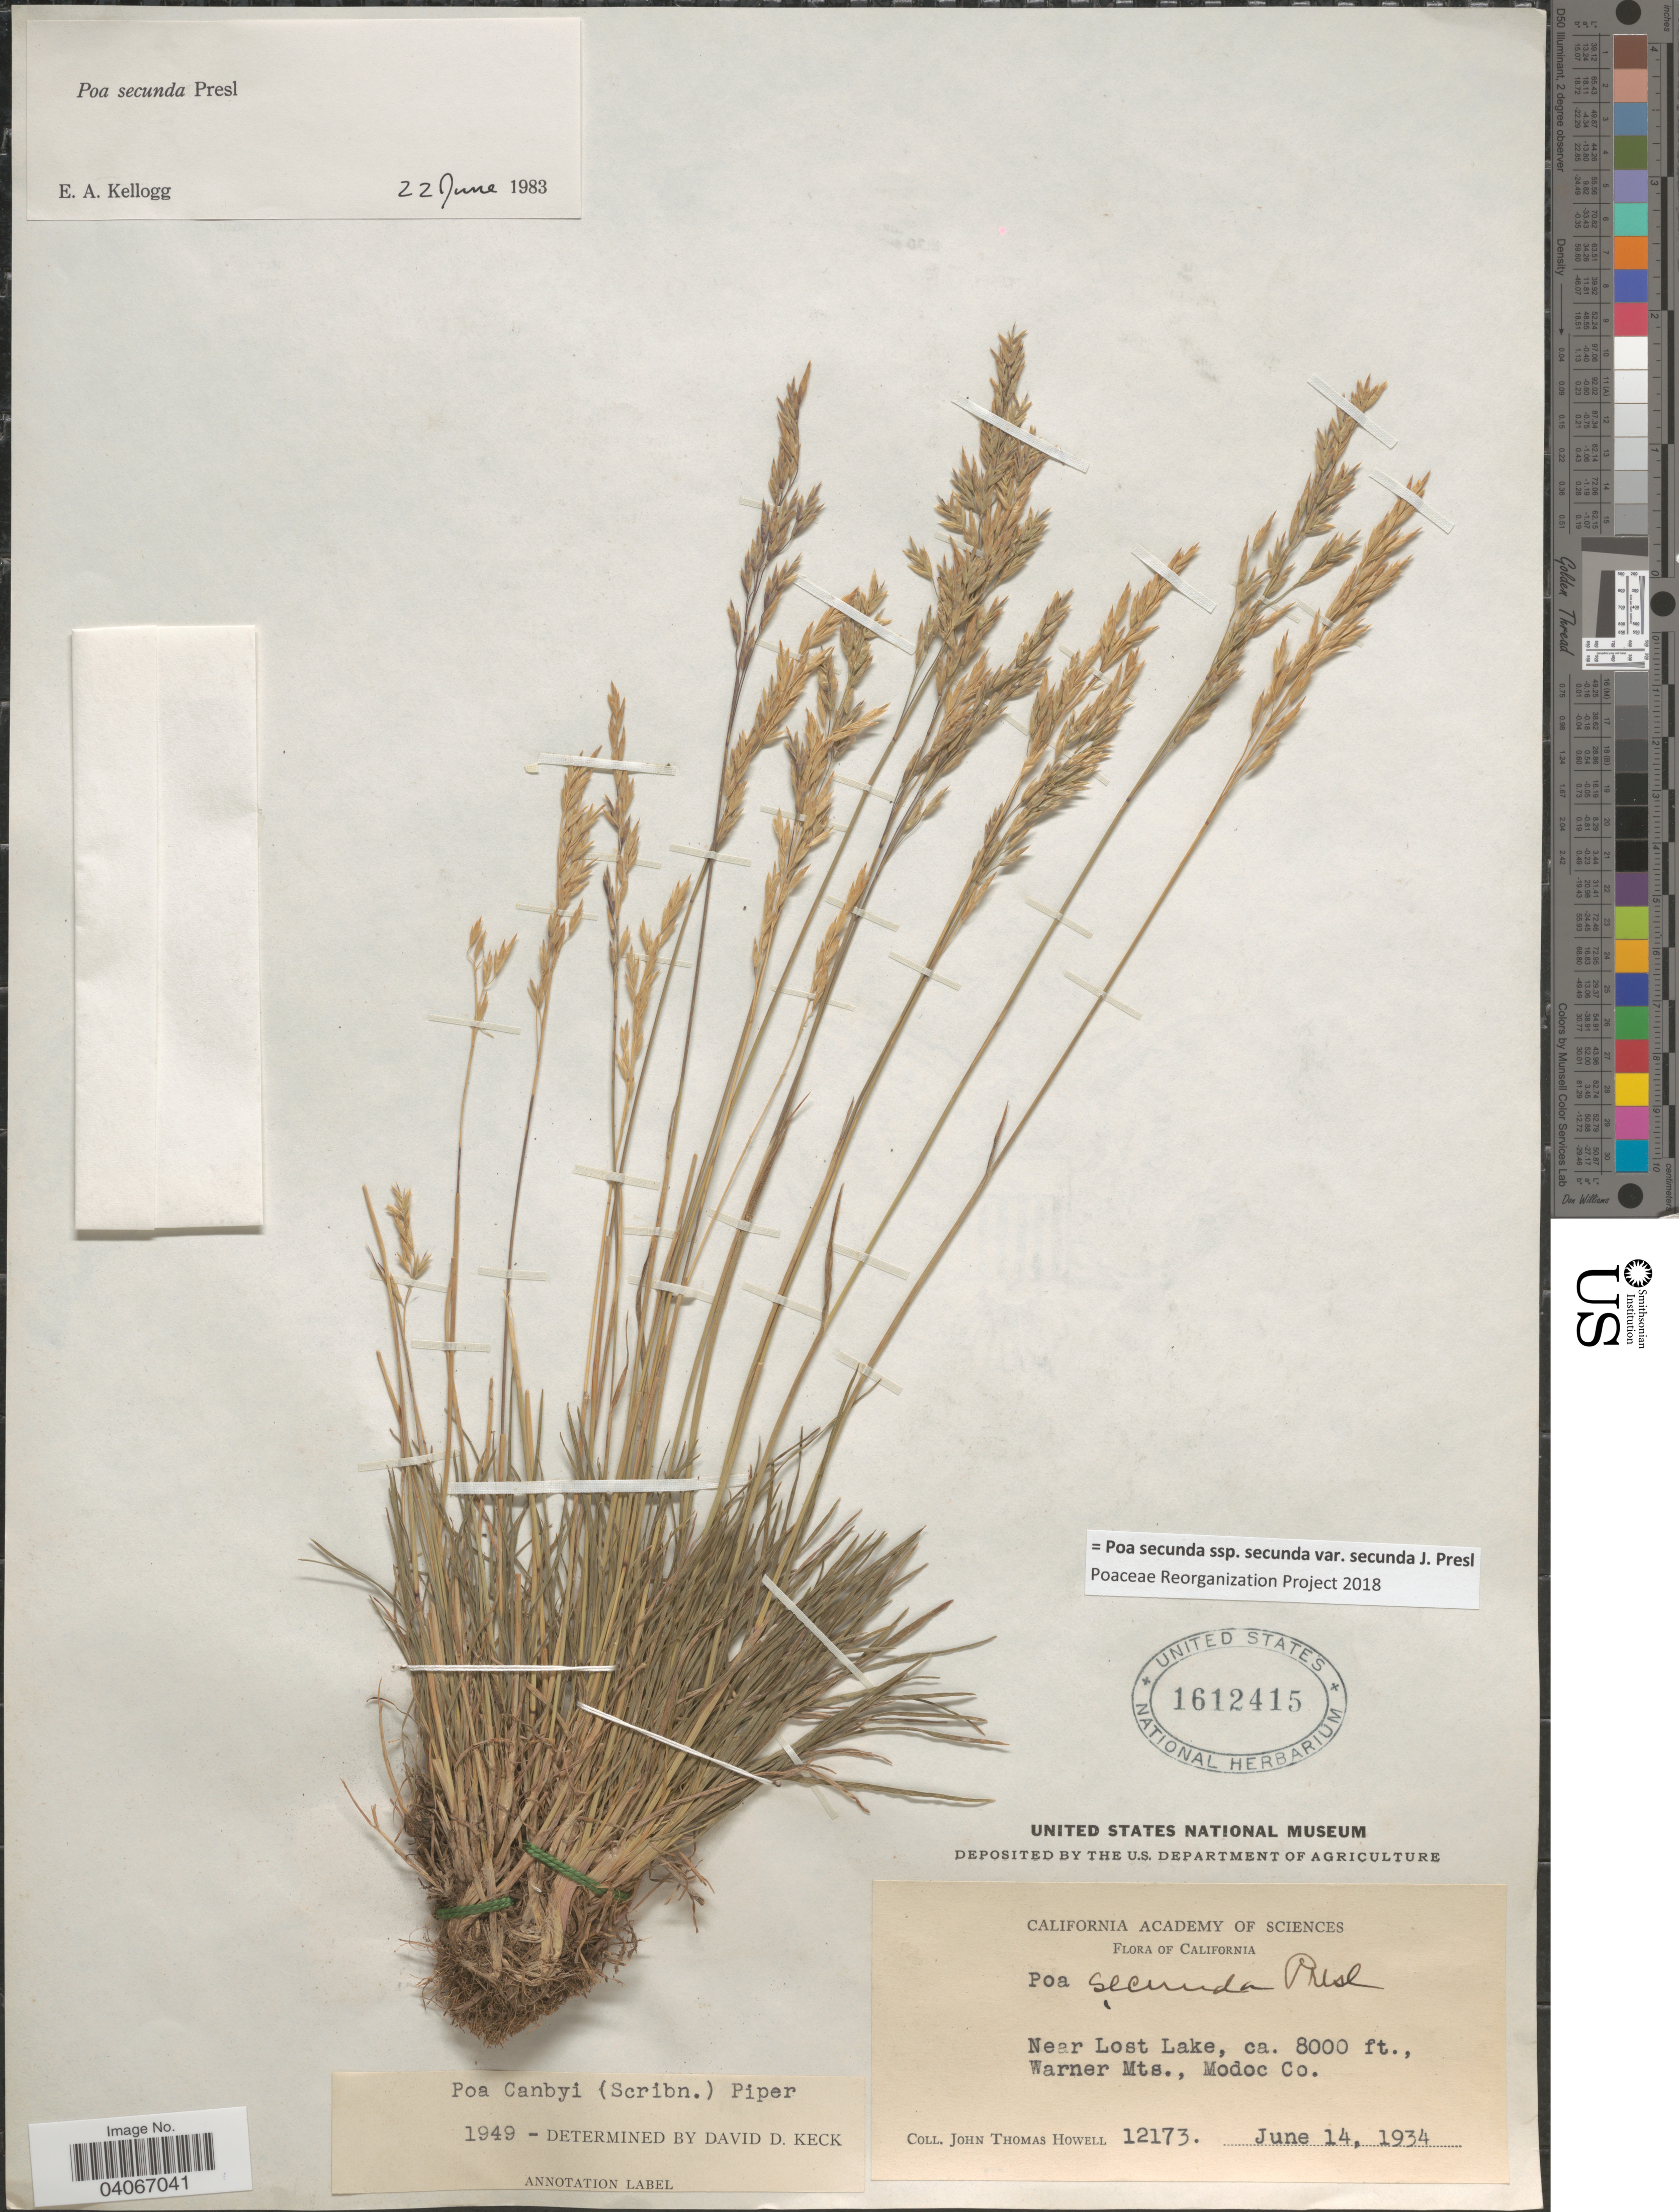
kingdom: Plantae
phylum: Tracheophyta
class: Liliopsida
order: Poales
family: Poaceae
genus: Poa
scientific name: Poa secunda subsp. secunda var. secunda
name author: J. Presl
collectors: J. T. Howell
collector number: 12173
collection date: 1934-06-14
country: United States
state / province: California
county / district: Modoc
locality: Near Lost Lake, Warner Mts., Modoc Co.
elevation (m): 2438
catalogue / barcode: US 1612415